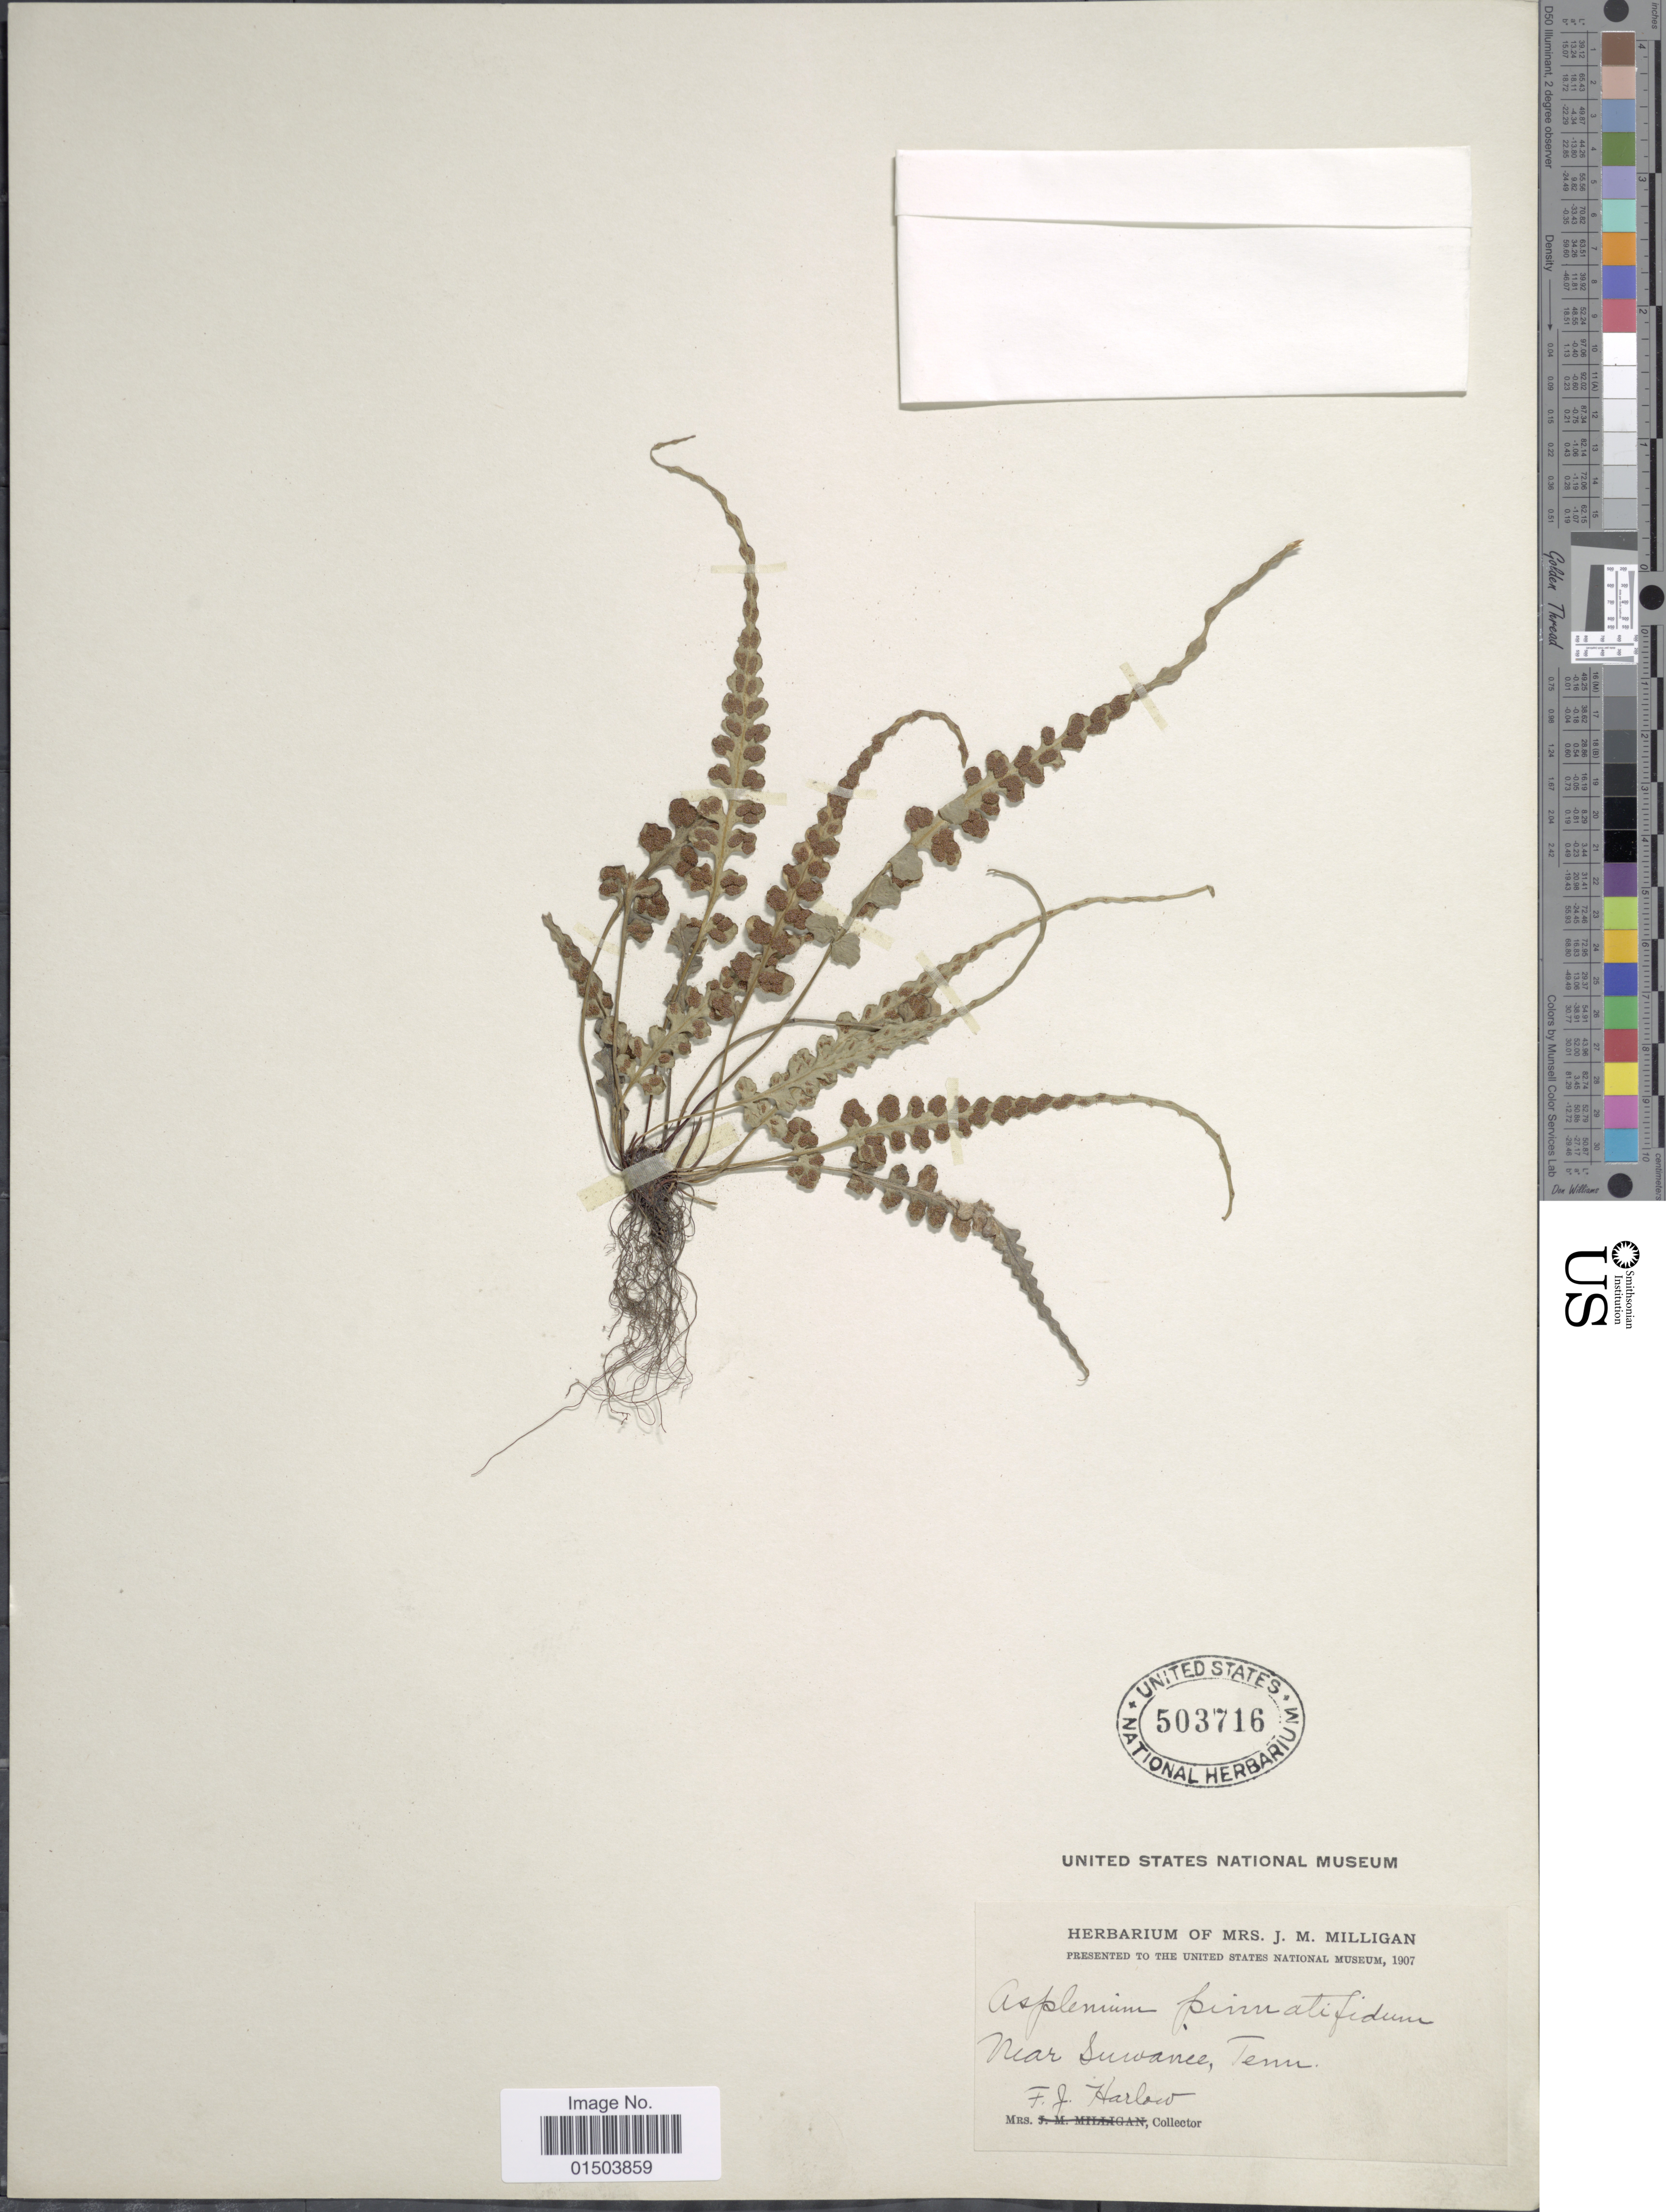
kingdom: Plantae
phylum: Tracheophyta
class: Polypodiopsida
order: Polypodiales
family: Aspleniaceae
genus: Asplenium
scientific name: Asplenium pinnatifidum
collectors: F. Harlow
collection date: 1907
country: United States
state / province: Tennessee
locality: Near Suwanee.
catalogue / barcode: US 503716